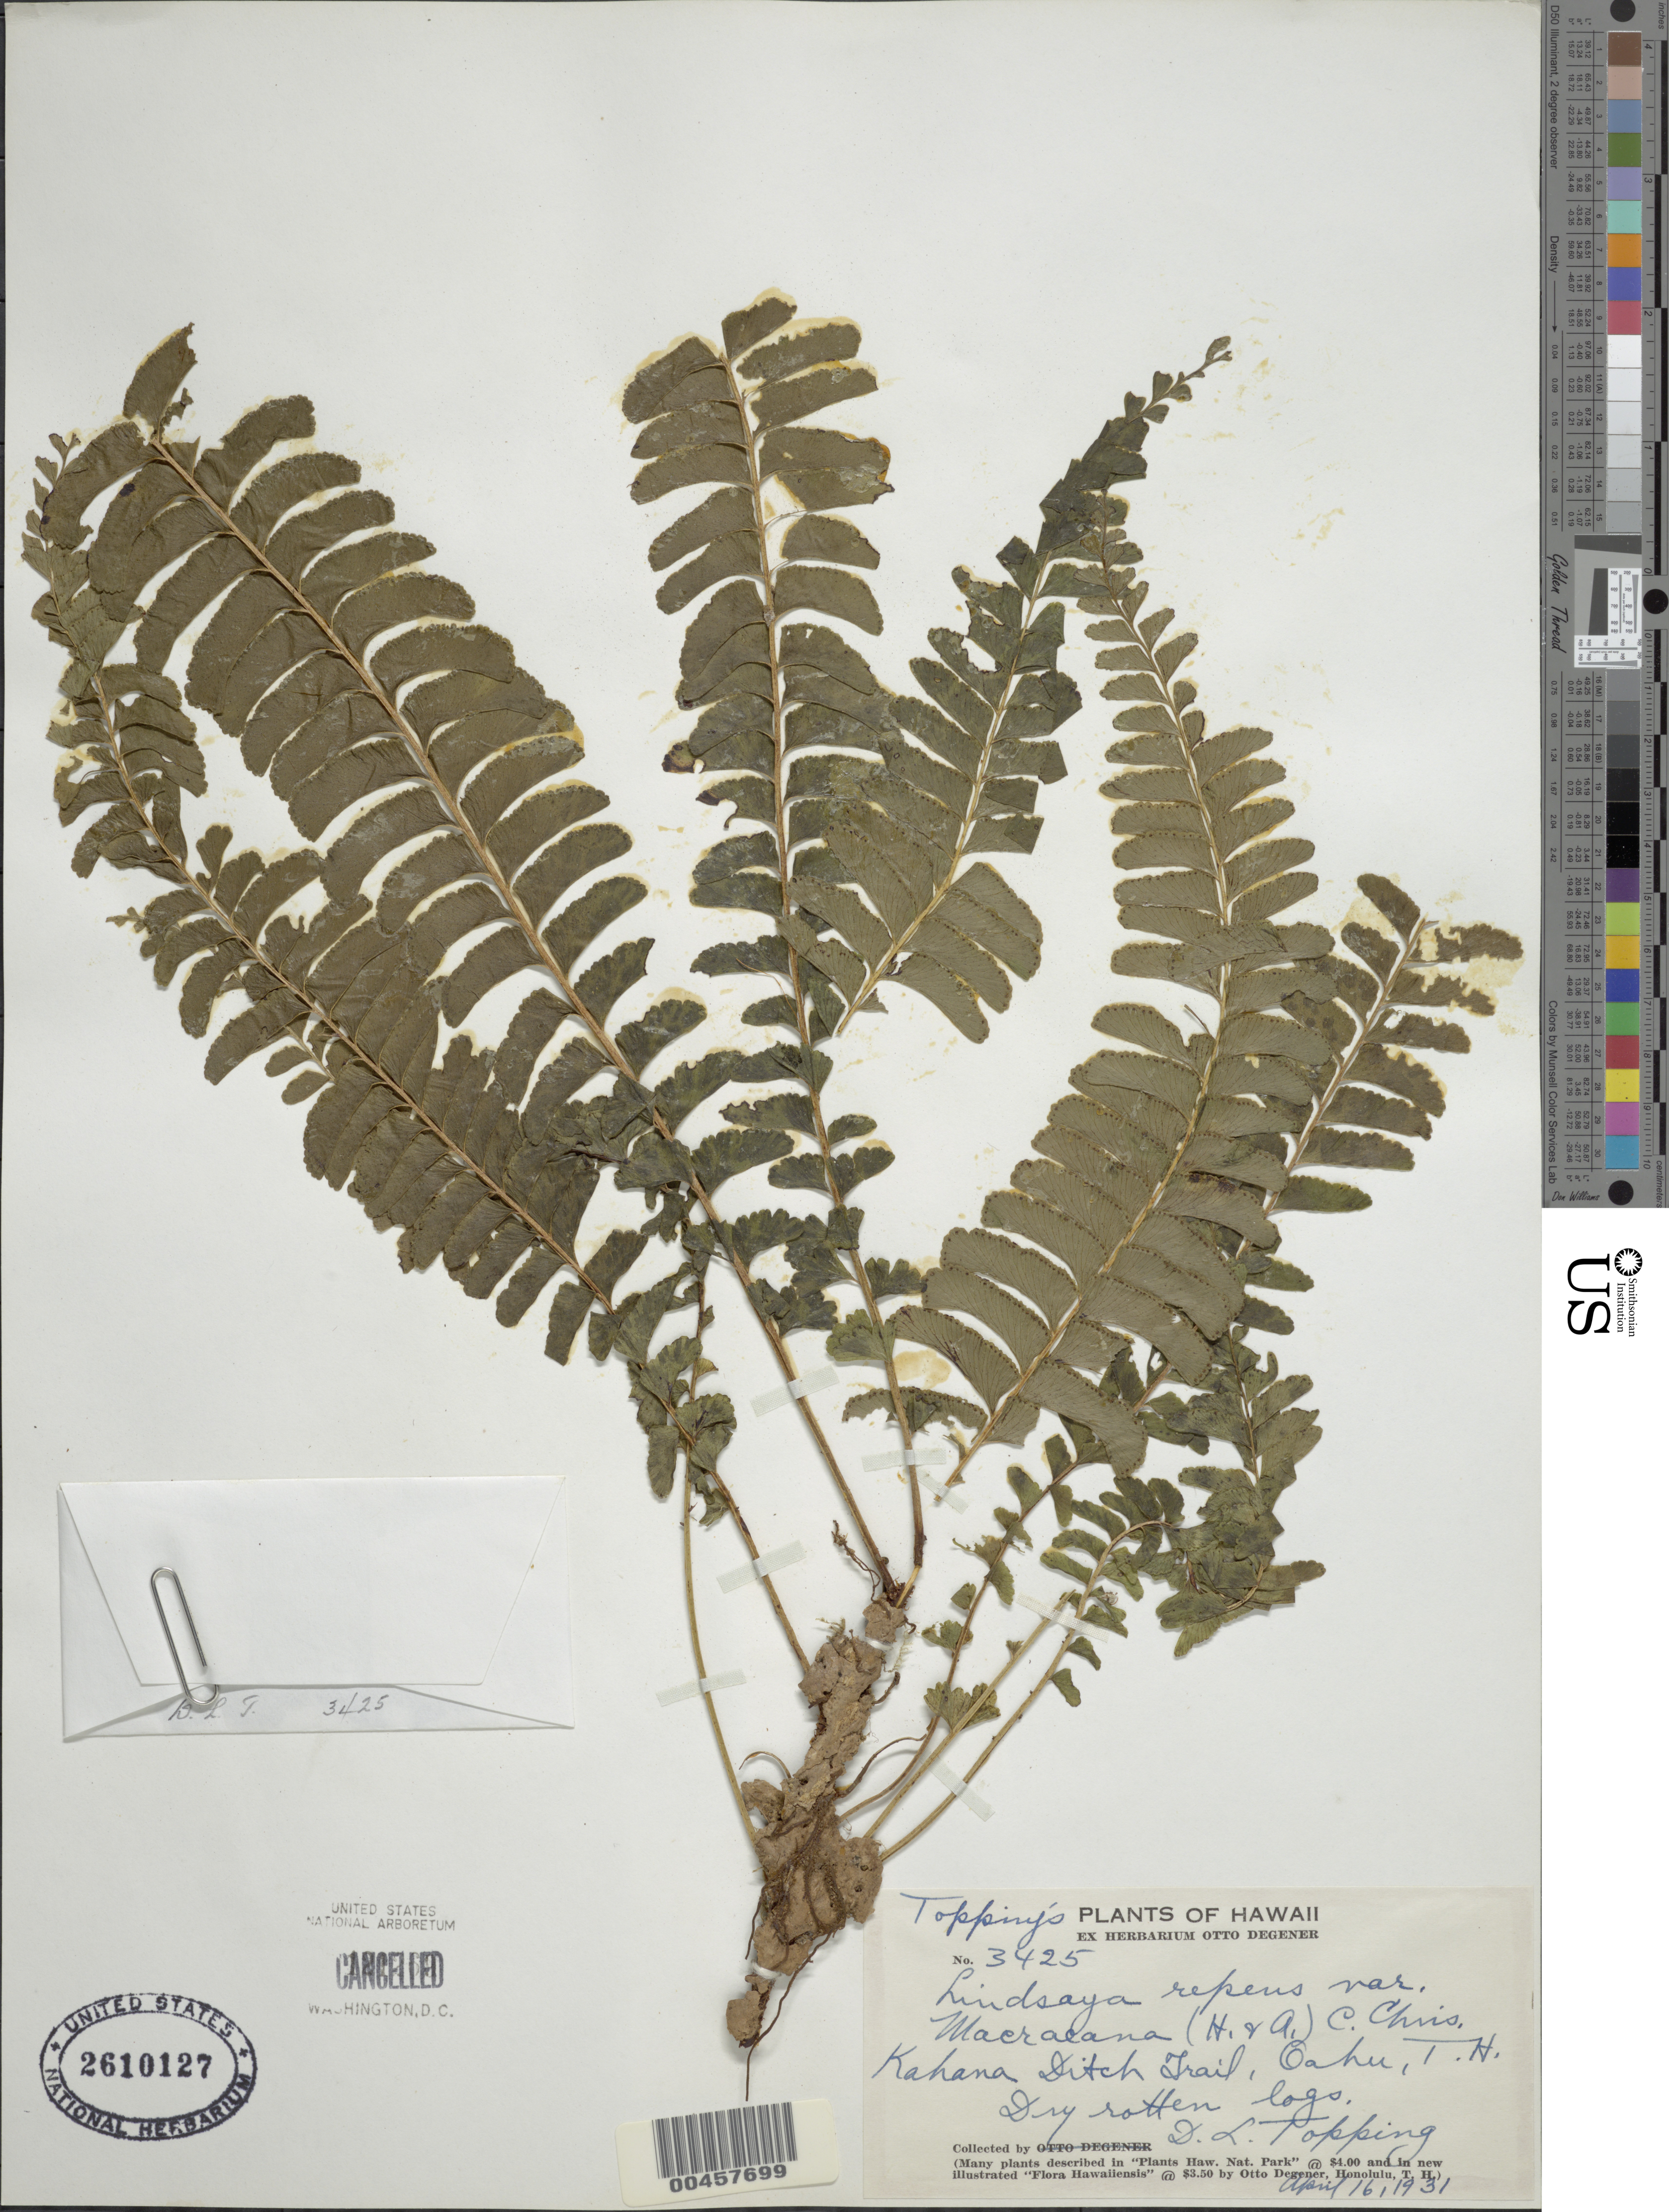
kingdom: Plantae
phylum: Tracheophyta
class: Polypodiopsida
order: Polypodiales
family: Lindsaeaceae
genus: Lindsaea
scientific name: Lindsaea repens var. macraeana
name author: (Hook. & Arn.) Mett. ex Kuhn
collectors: D. L. Topping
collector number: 3425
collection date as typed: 16 Apr 1931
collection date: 1931-04-16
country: United States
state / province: Hawaii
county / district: Honolulu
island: Oahu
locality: Kahana Ditch Trail, Oahu, T.H.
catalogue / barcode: US 2610127